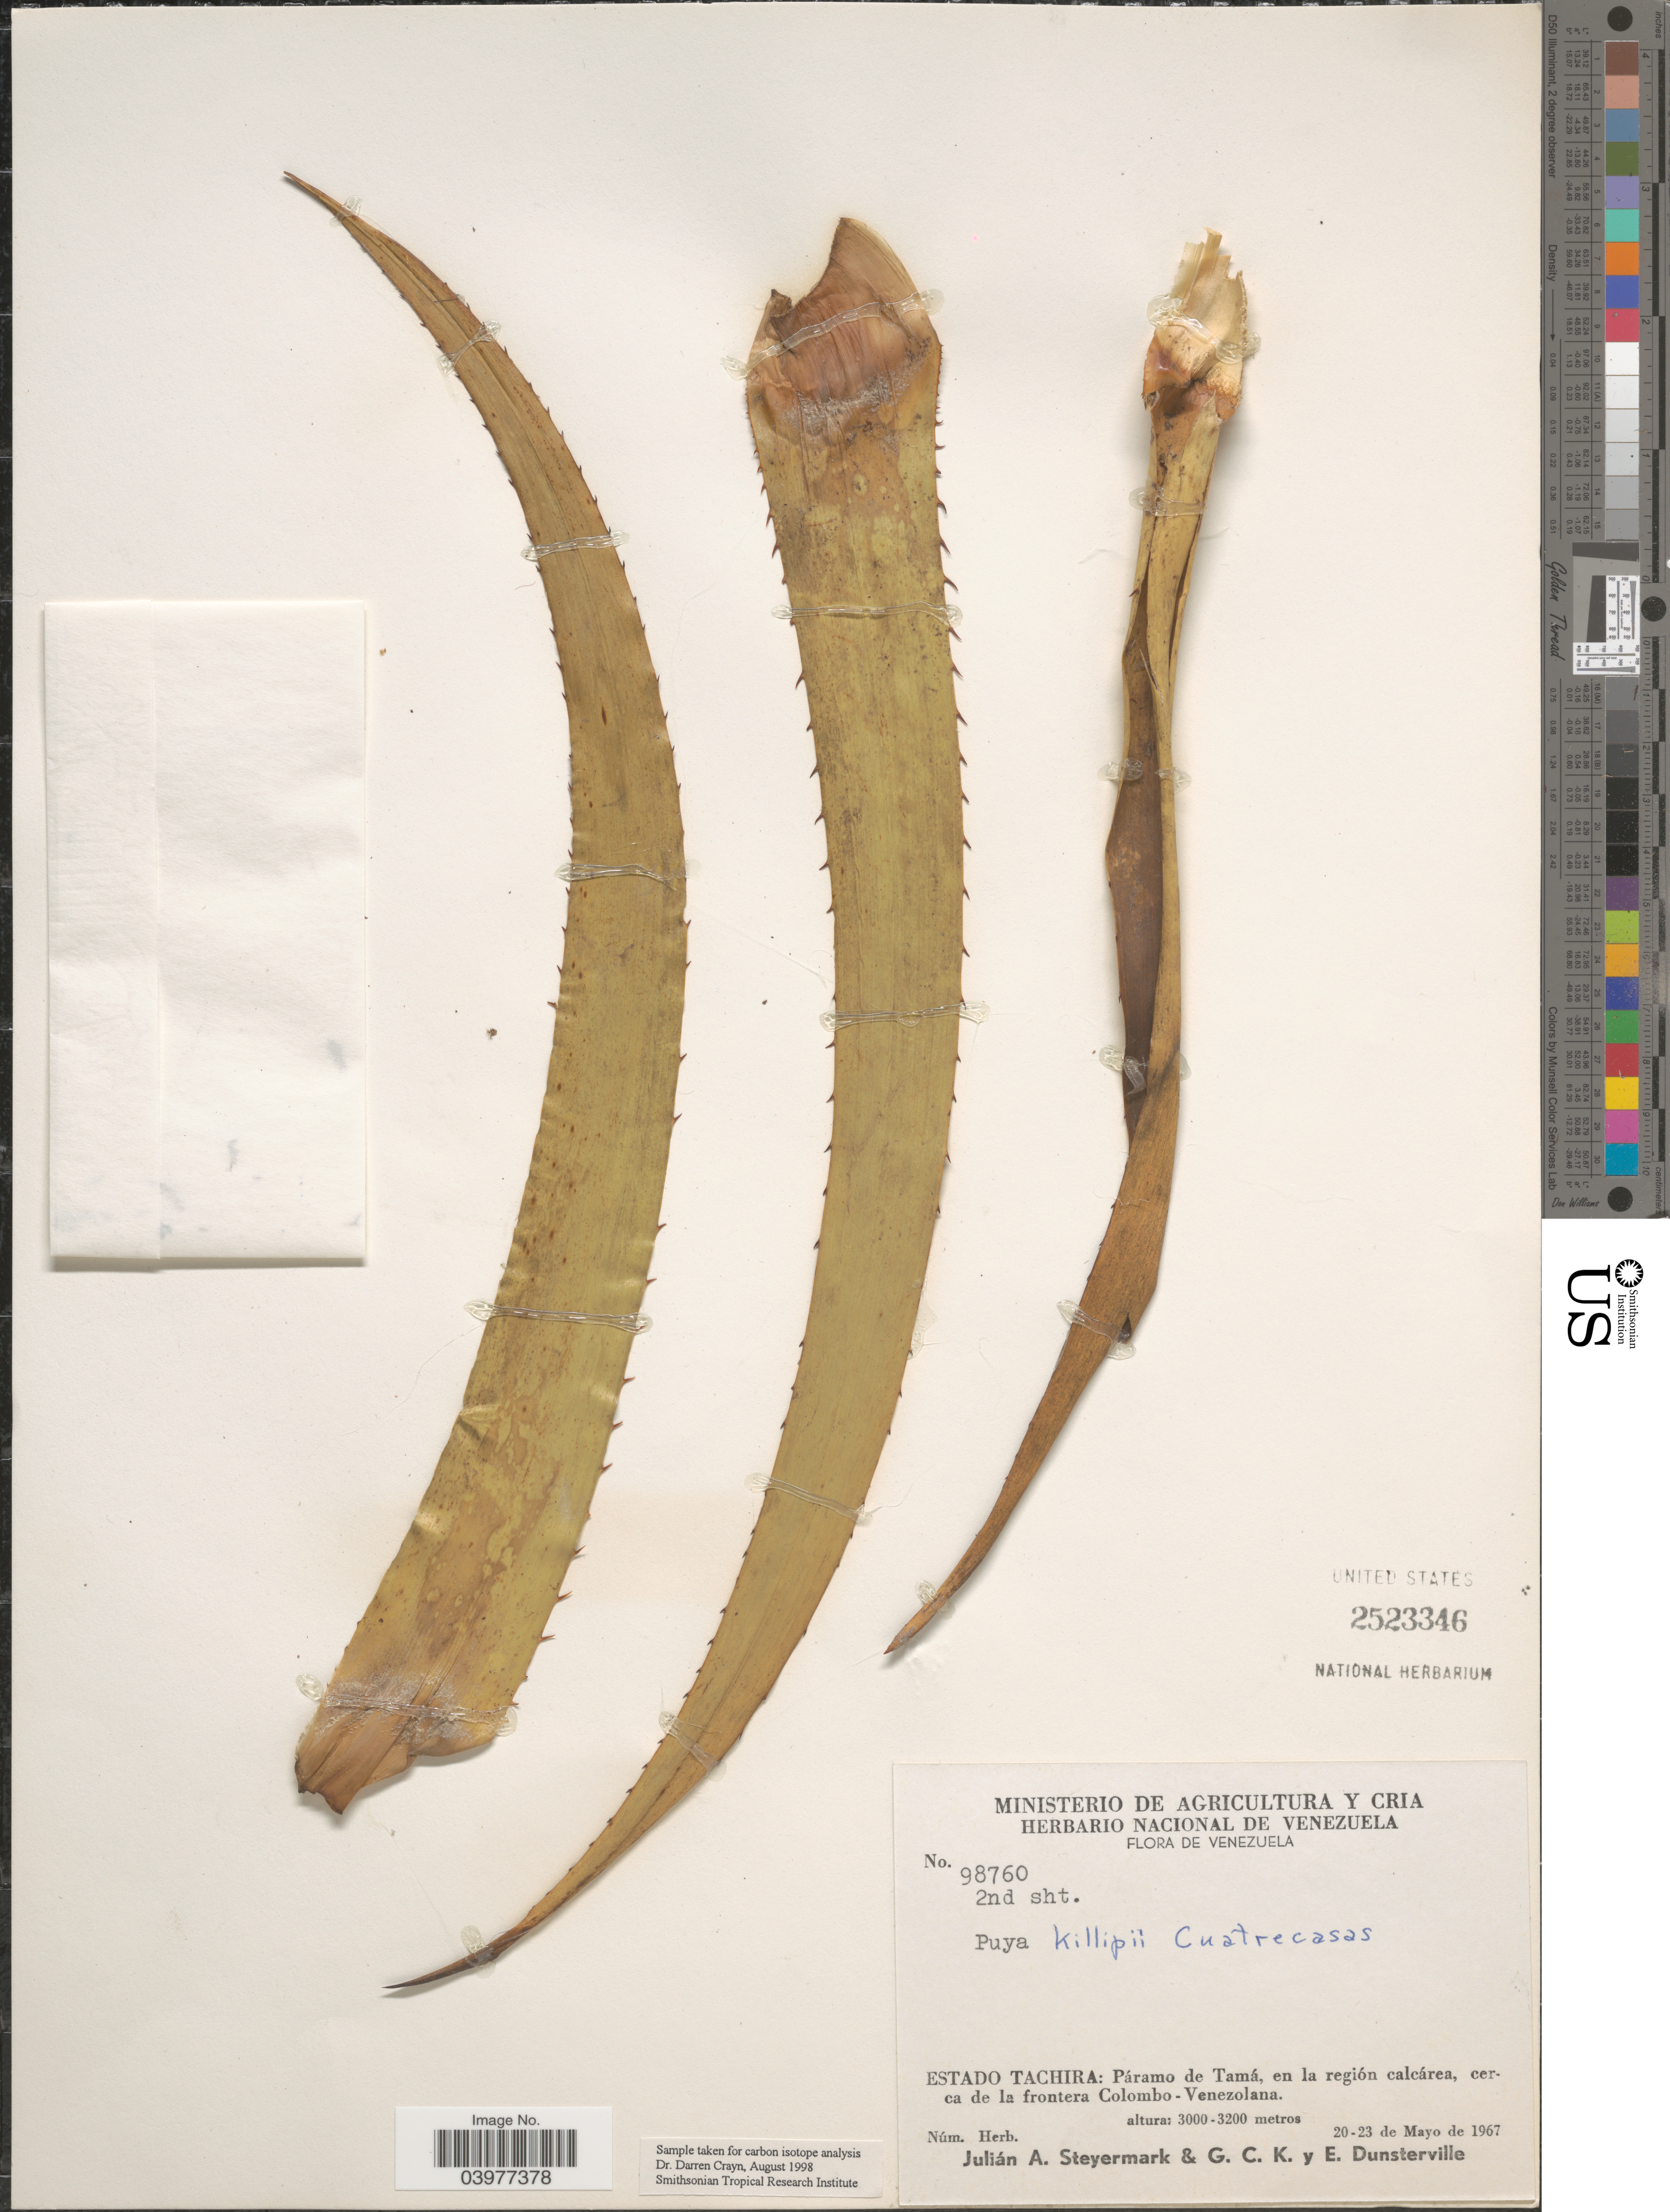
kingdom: Plantae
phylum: Tracheophyta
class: Liliopsida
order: Poales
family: Bromeliaceae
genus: Puya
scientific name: Puya killipii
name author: Cuatrec.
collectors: J. Steyermark, G. C. K. Dunsterville & E. Dunsterville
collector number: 98760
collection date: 1967-05-20/1967-05-23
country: Venezuela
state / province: Tachira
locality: Páramo de Tamá, en la región calcárea, cerca de la frontera Colombo-Venezolana.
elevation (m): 3000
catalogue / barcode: US 2523346